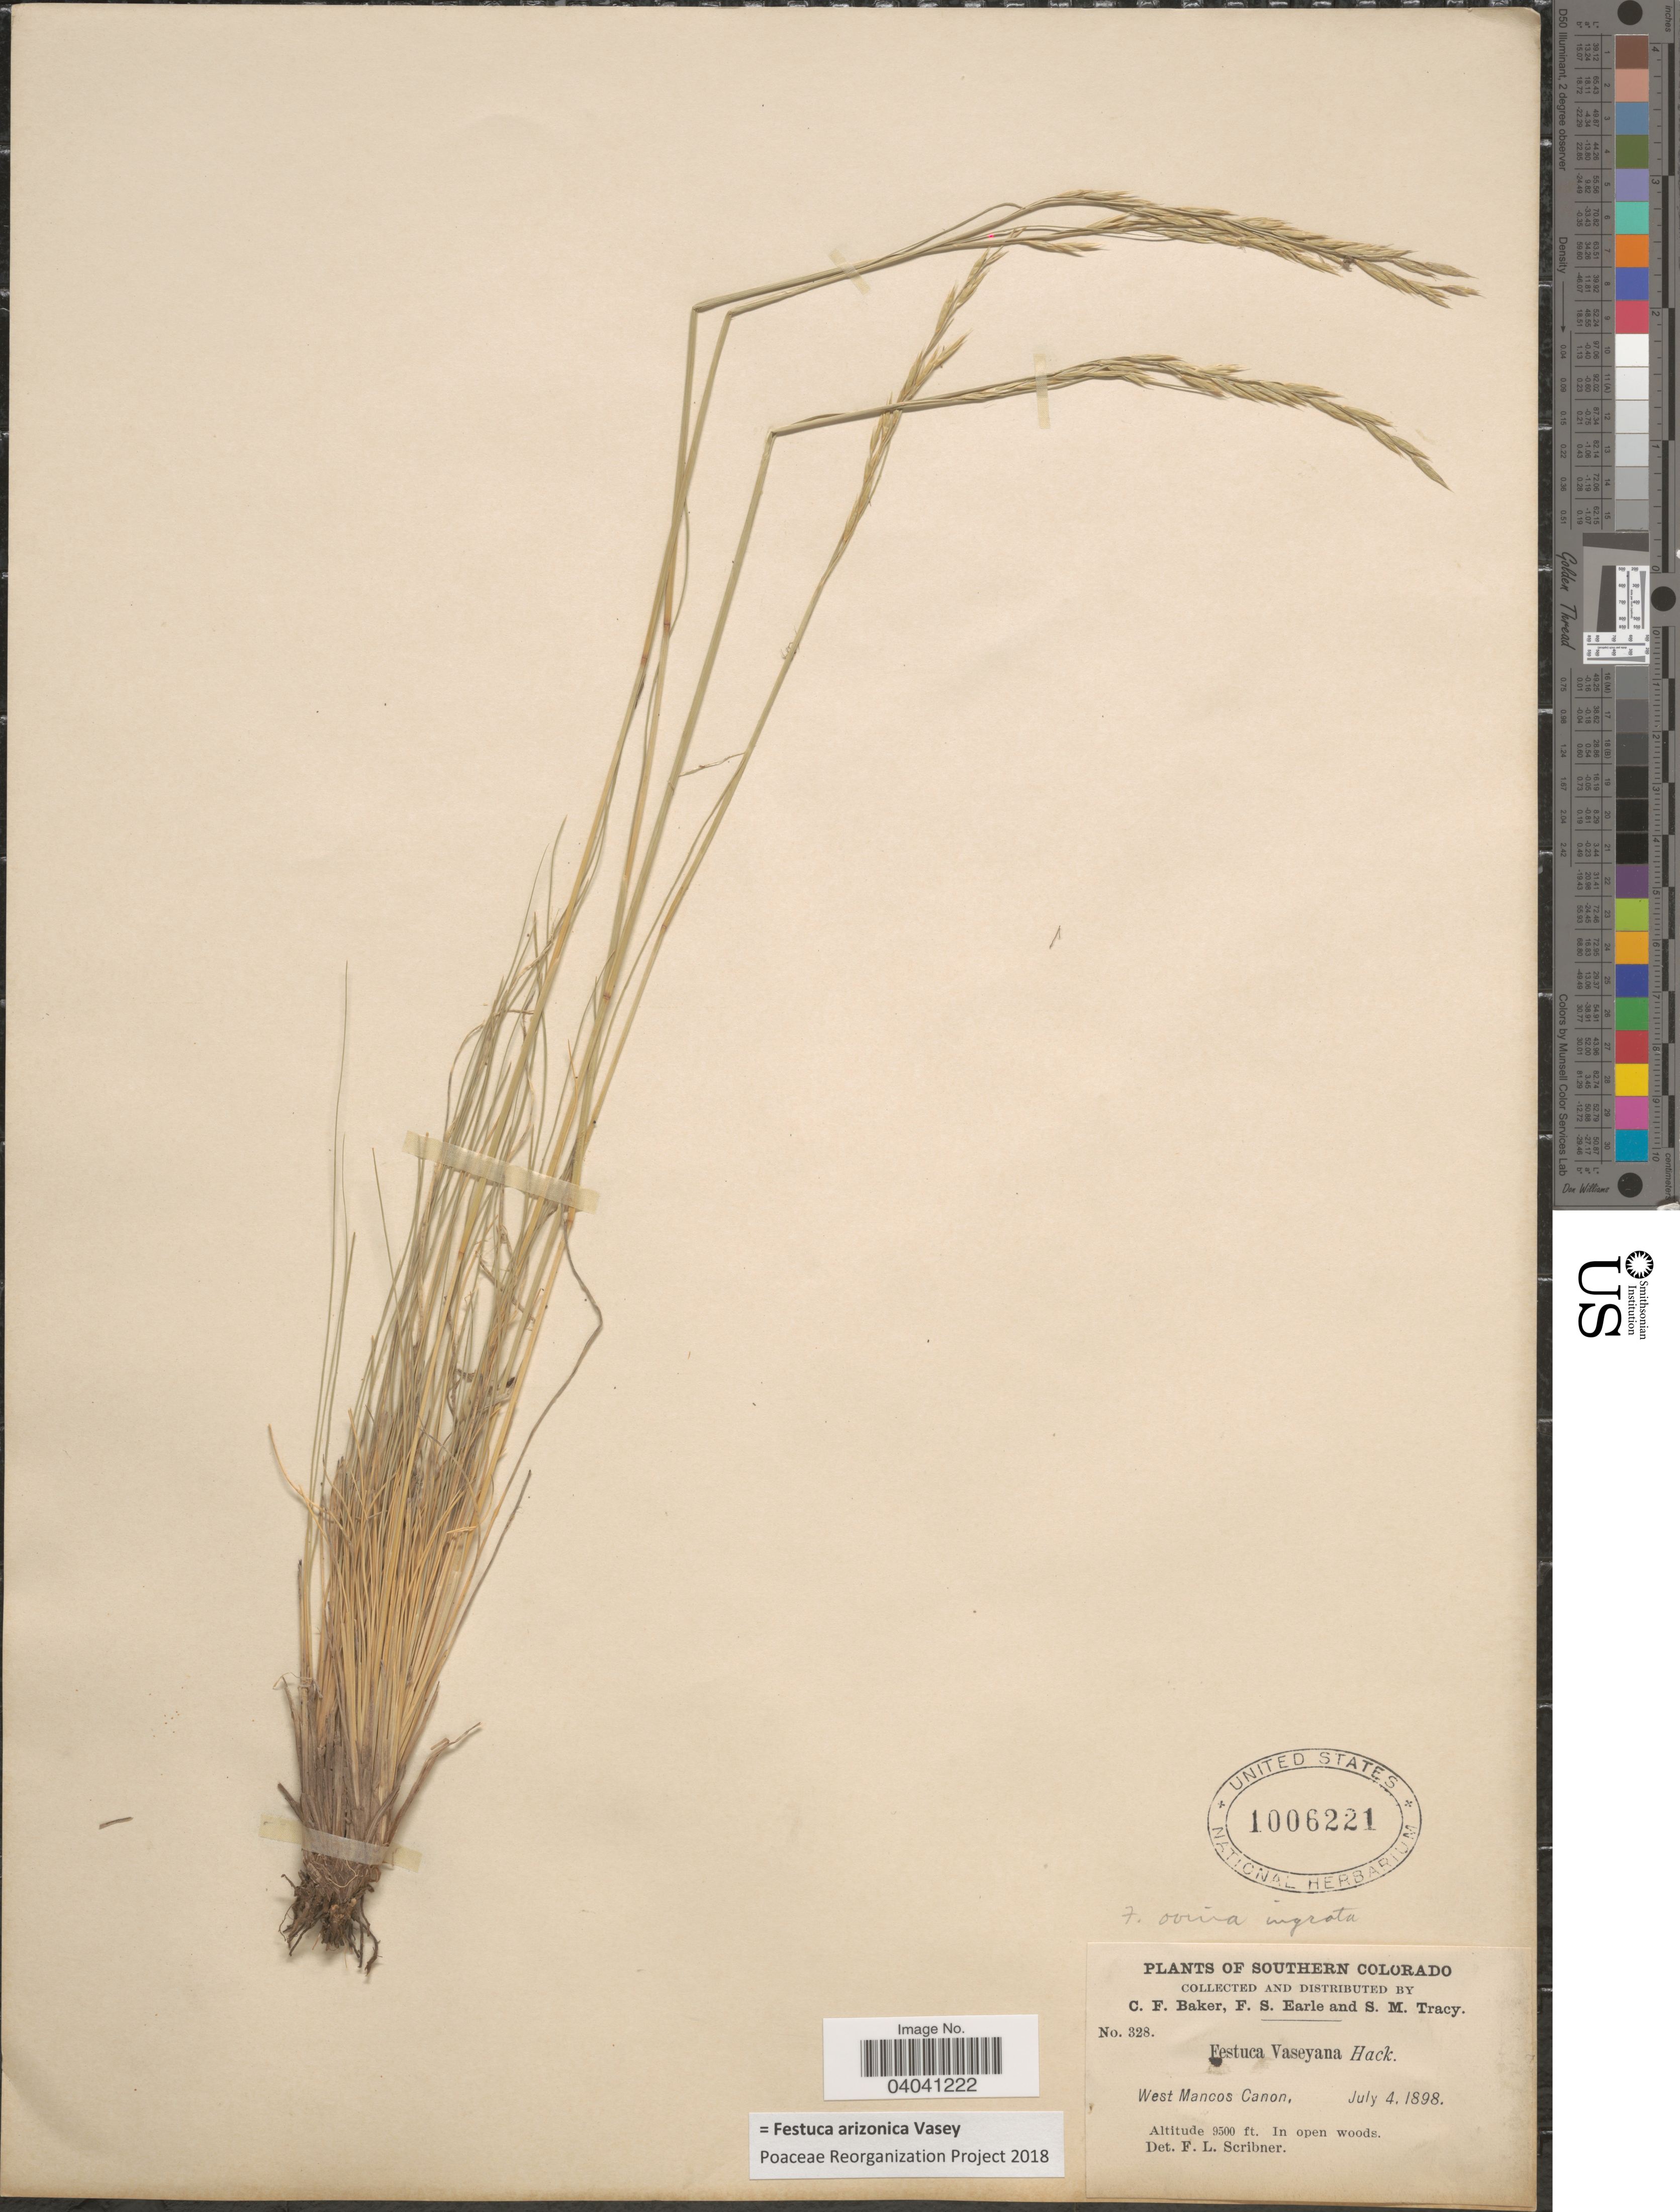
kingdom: Plantae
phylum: Tracheophyta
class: Liliopsida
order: Poales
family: Poaceae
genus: Festuca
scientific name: Festuca arizonica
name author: Vasey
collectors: C. F. Baker, F. S. Earle & S. M. Tracy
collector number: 328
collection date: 1898-07-04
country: United States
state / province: Colorado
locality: Southern Colorado. West Mancos Canon.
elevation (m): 2896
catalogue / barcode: US 1006221